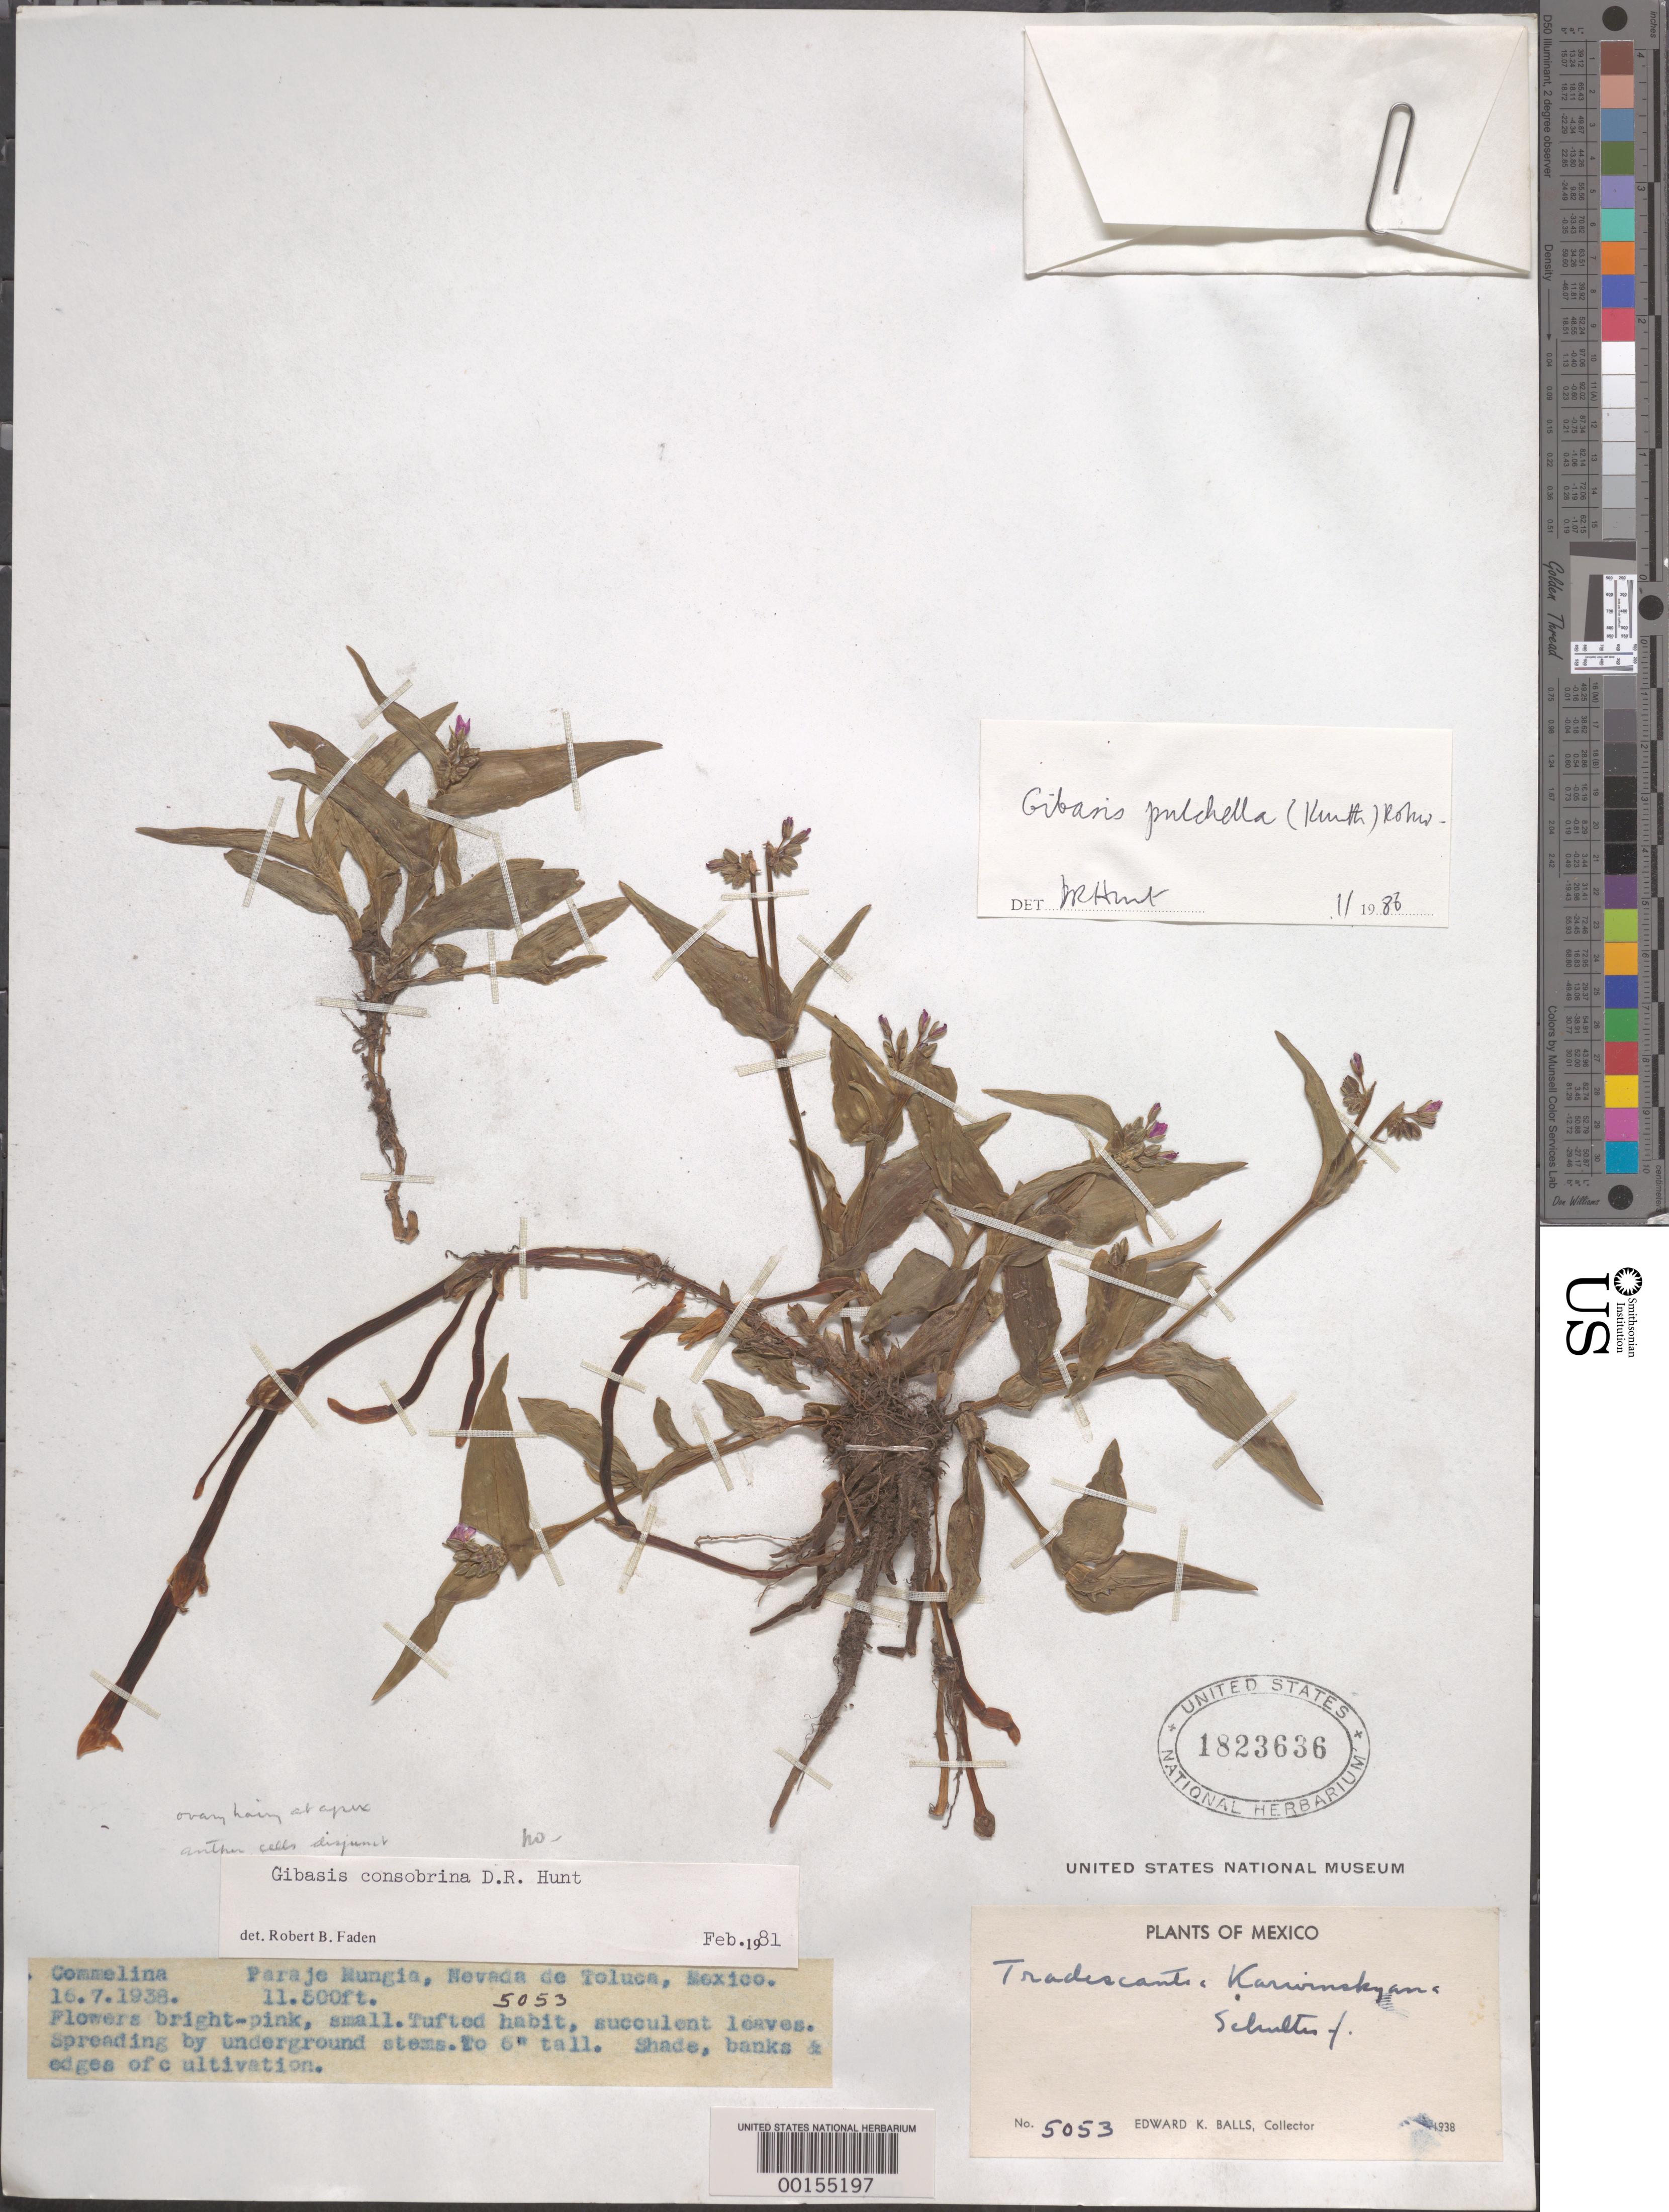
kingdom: Plantae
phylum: Tracheophyta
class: Liliopsida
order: Commelinales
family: Commelinaceae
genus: Gibasis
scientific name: Gibasis pulchella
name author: (Kunth) Raf.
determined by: Hunt, D. R.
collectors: E. K. Balls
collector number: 5053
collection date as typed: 16 Jul 1938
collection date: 1938-07-16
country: Mexico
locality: Paraje nungia, nevada de toluca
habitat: Shaded banks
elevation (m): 3508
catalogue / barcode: US 1823636